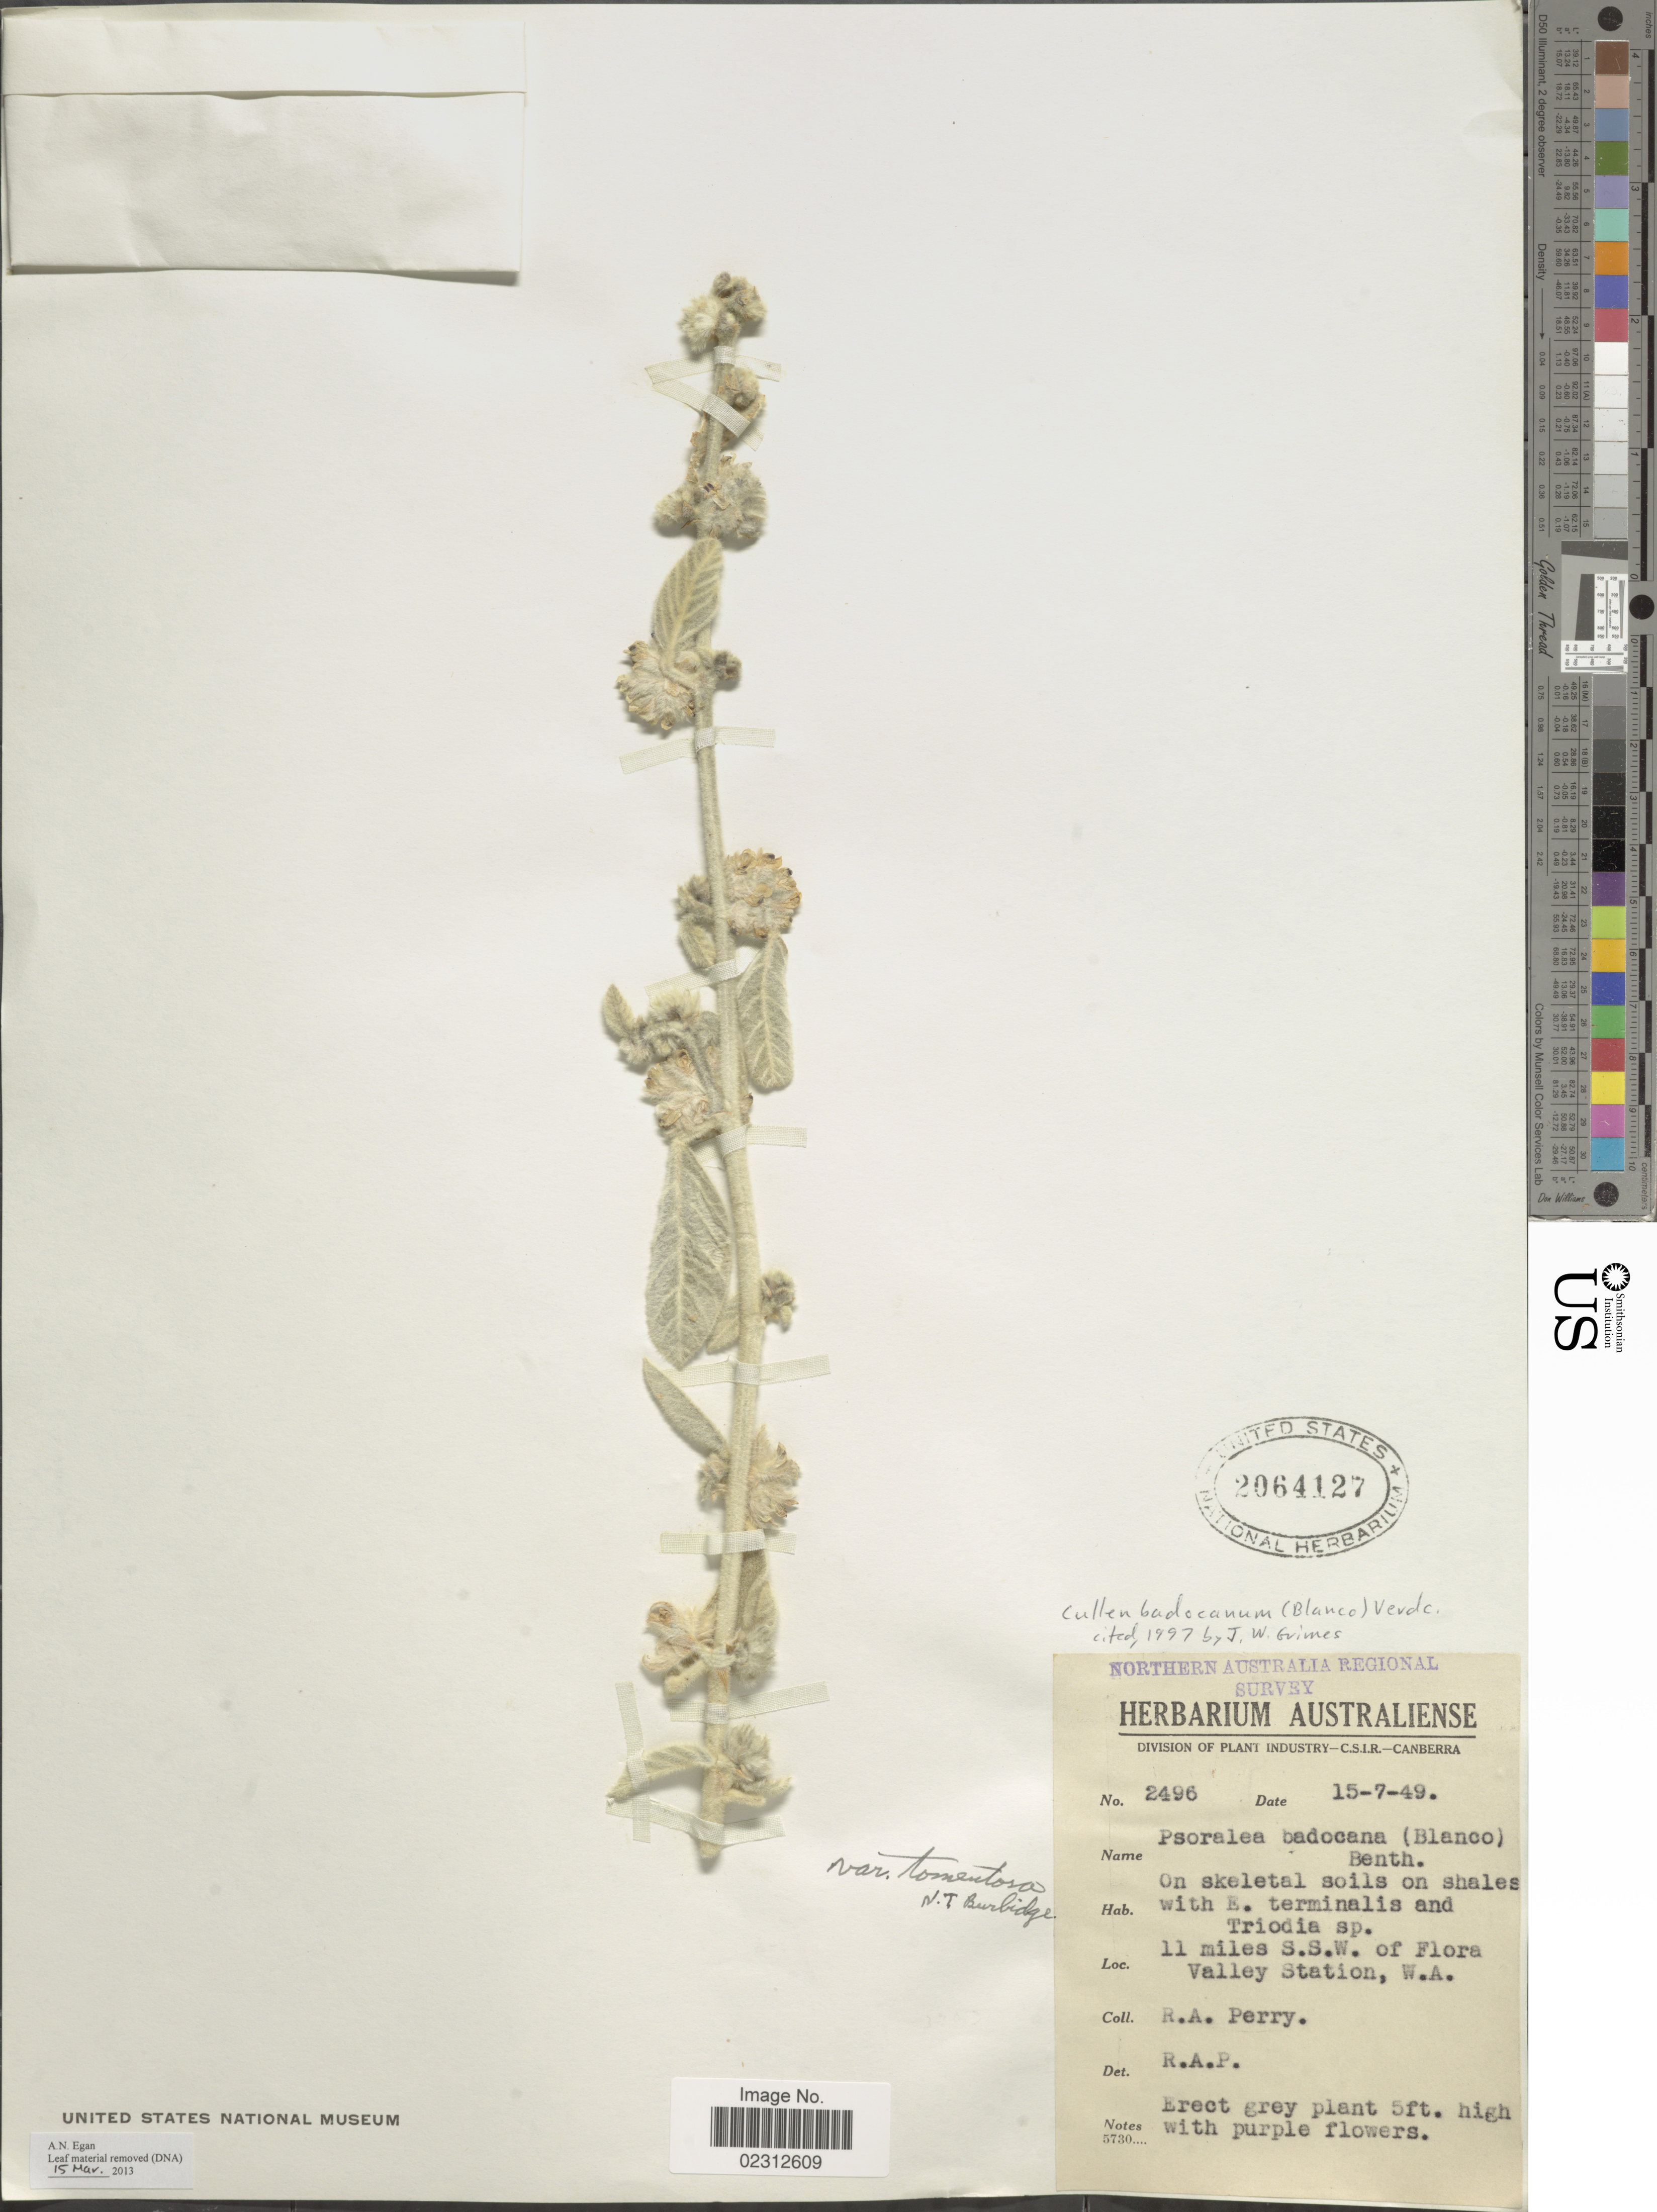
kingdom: Plantae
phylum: Tracheophyta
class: Magnoliopsida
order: Fabales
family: Fabaceae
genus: Cullen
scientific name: Cullen badocanum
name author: (Blanco) Verdc.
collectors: Perry, R. A.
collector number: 2496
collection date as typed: Transcribed d/m/y: 15/7/49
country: Australia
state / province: Western Australia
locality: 11 miles S.S.W of Flora Valley Station, W.A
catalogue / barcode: US 2064127